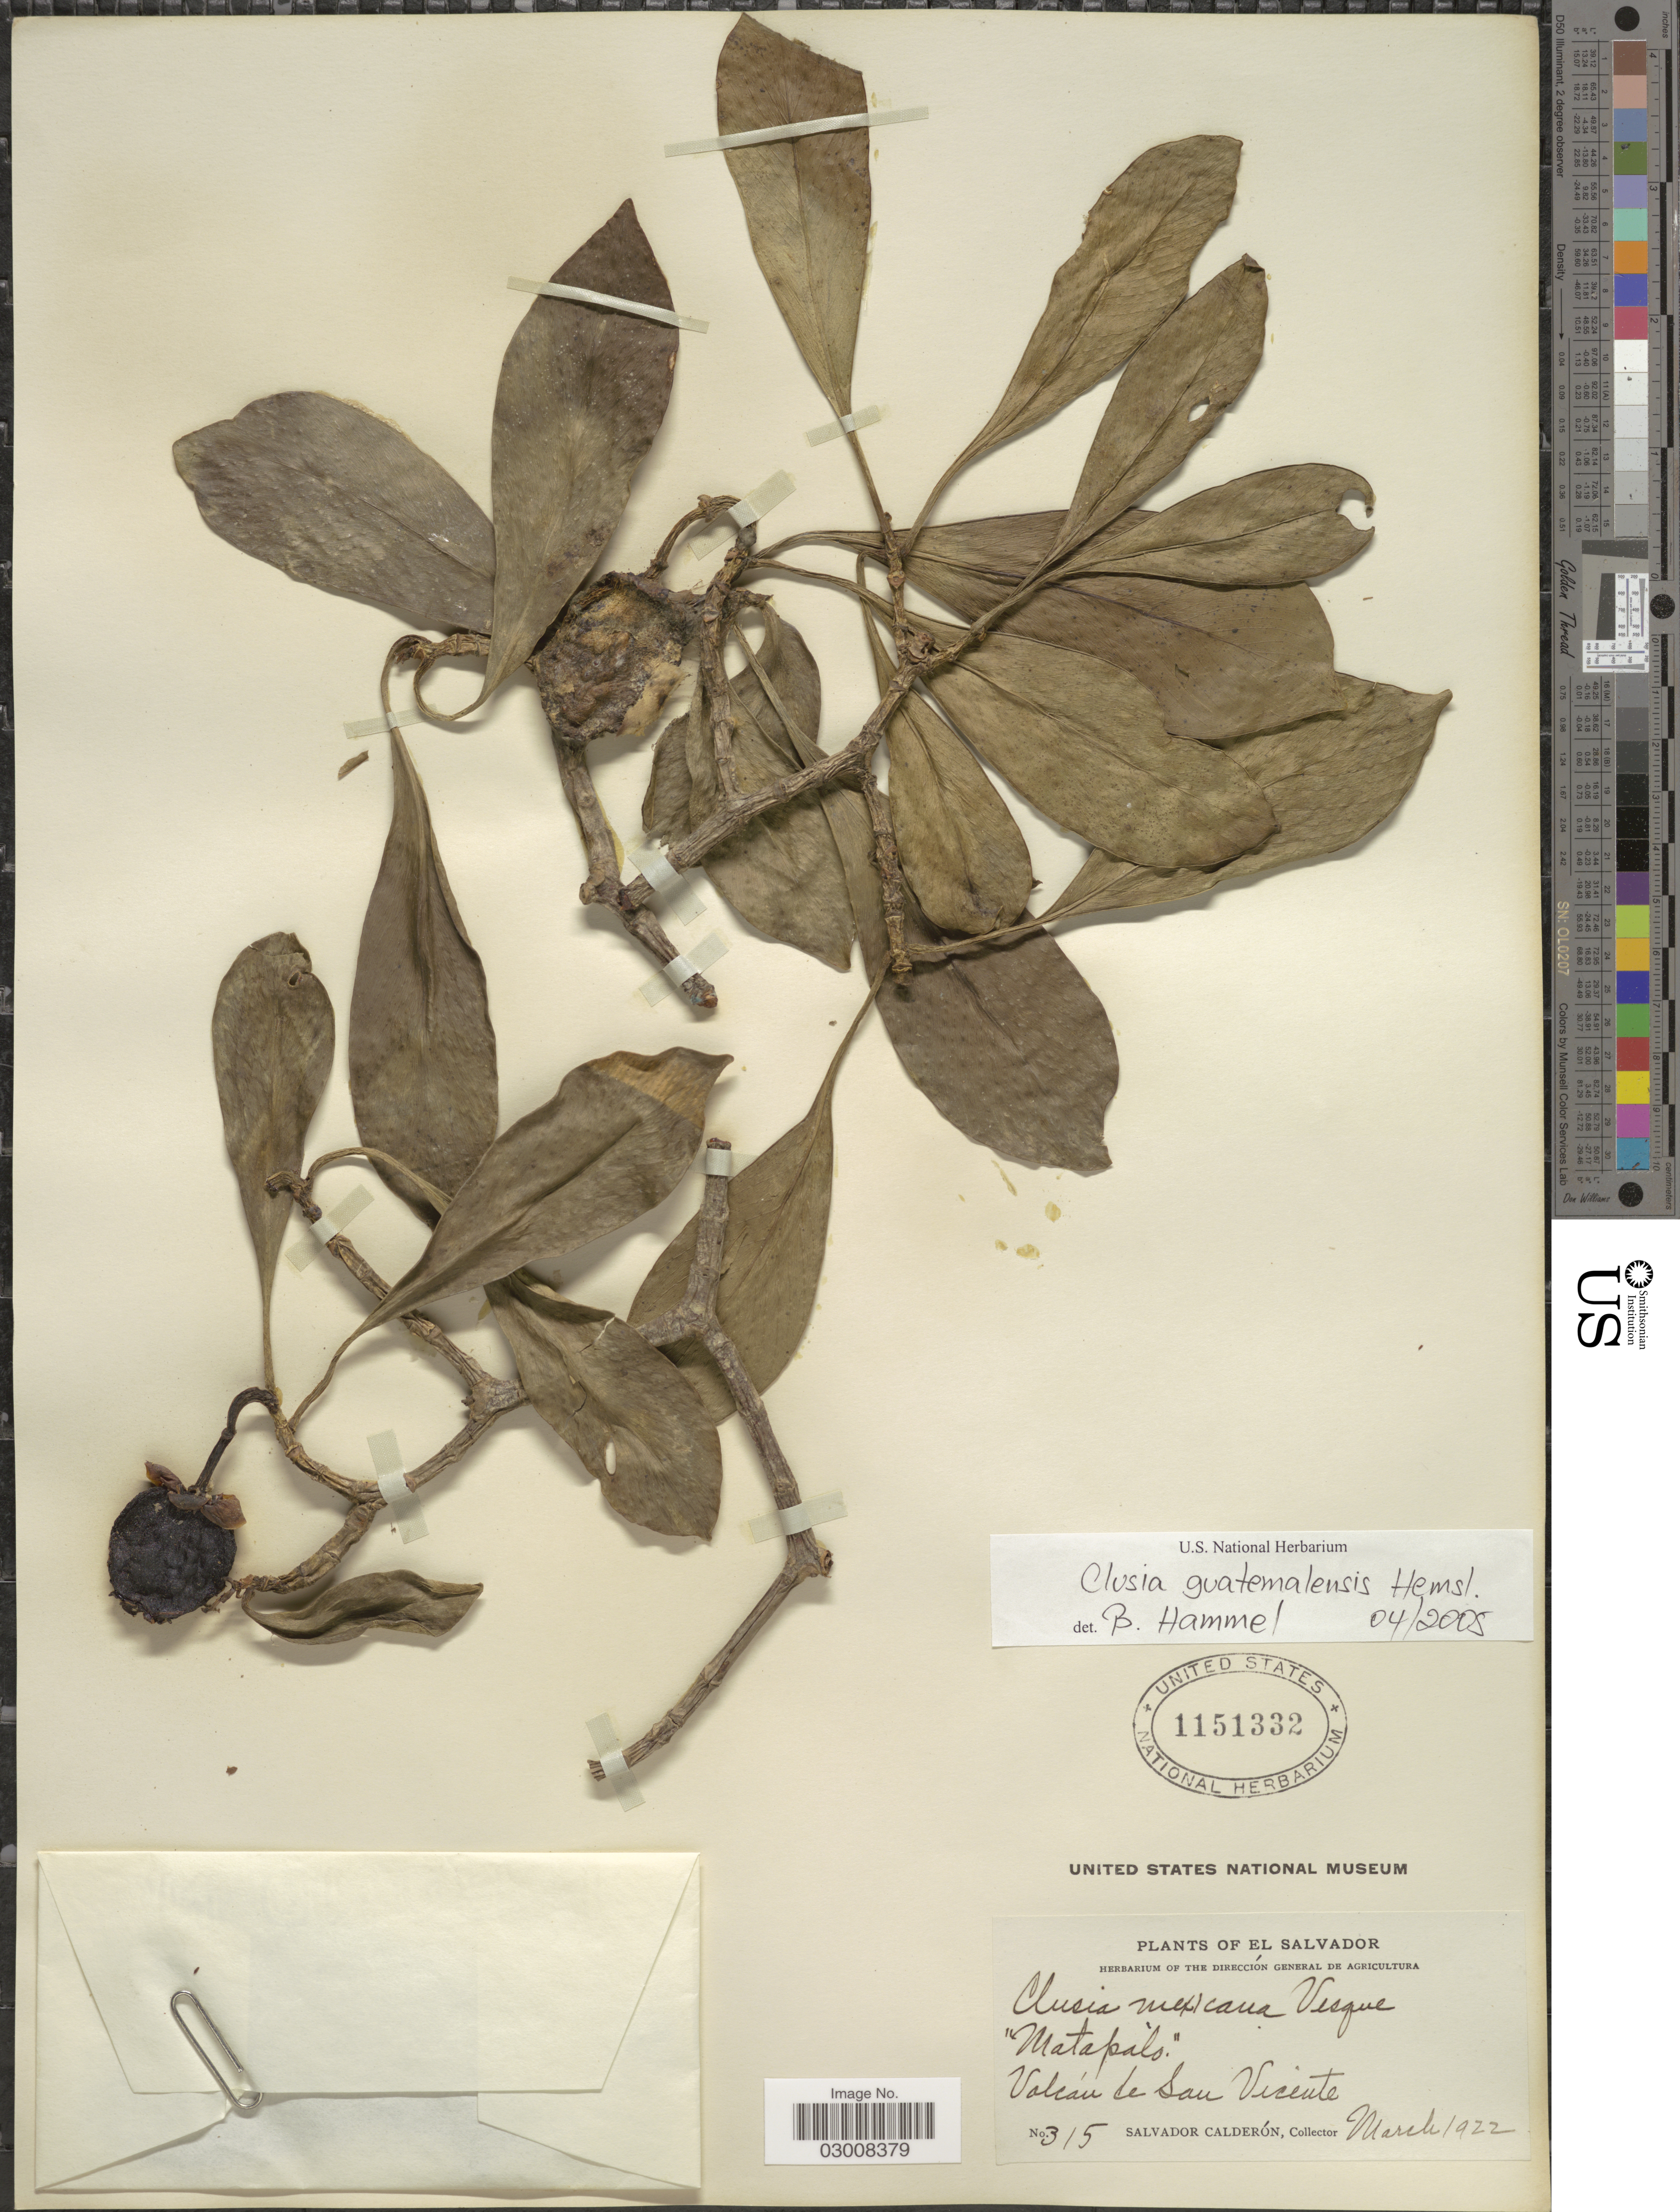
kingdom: Plantae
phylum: Tracheophyta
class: Magnoliopsida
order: Malpighiales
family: Clusiaceae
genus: Clusia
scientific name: Clusia guatemalensis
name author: Hemsl.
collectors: S. Calderón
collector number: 315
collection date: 1922-03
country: El Salvador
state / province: San Vincente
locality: Volcán de San Vicente.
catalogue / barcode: US 1151332